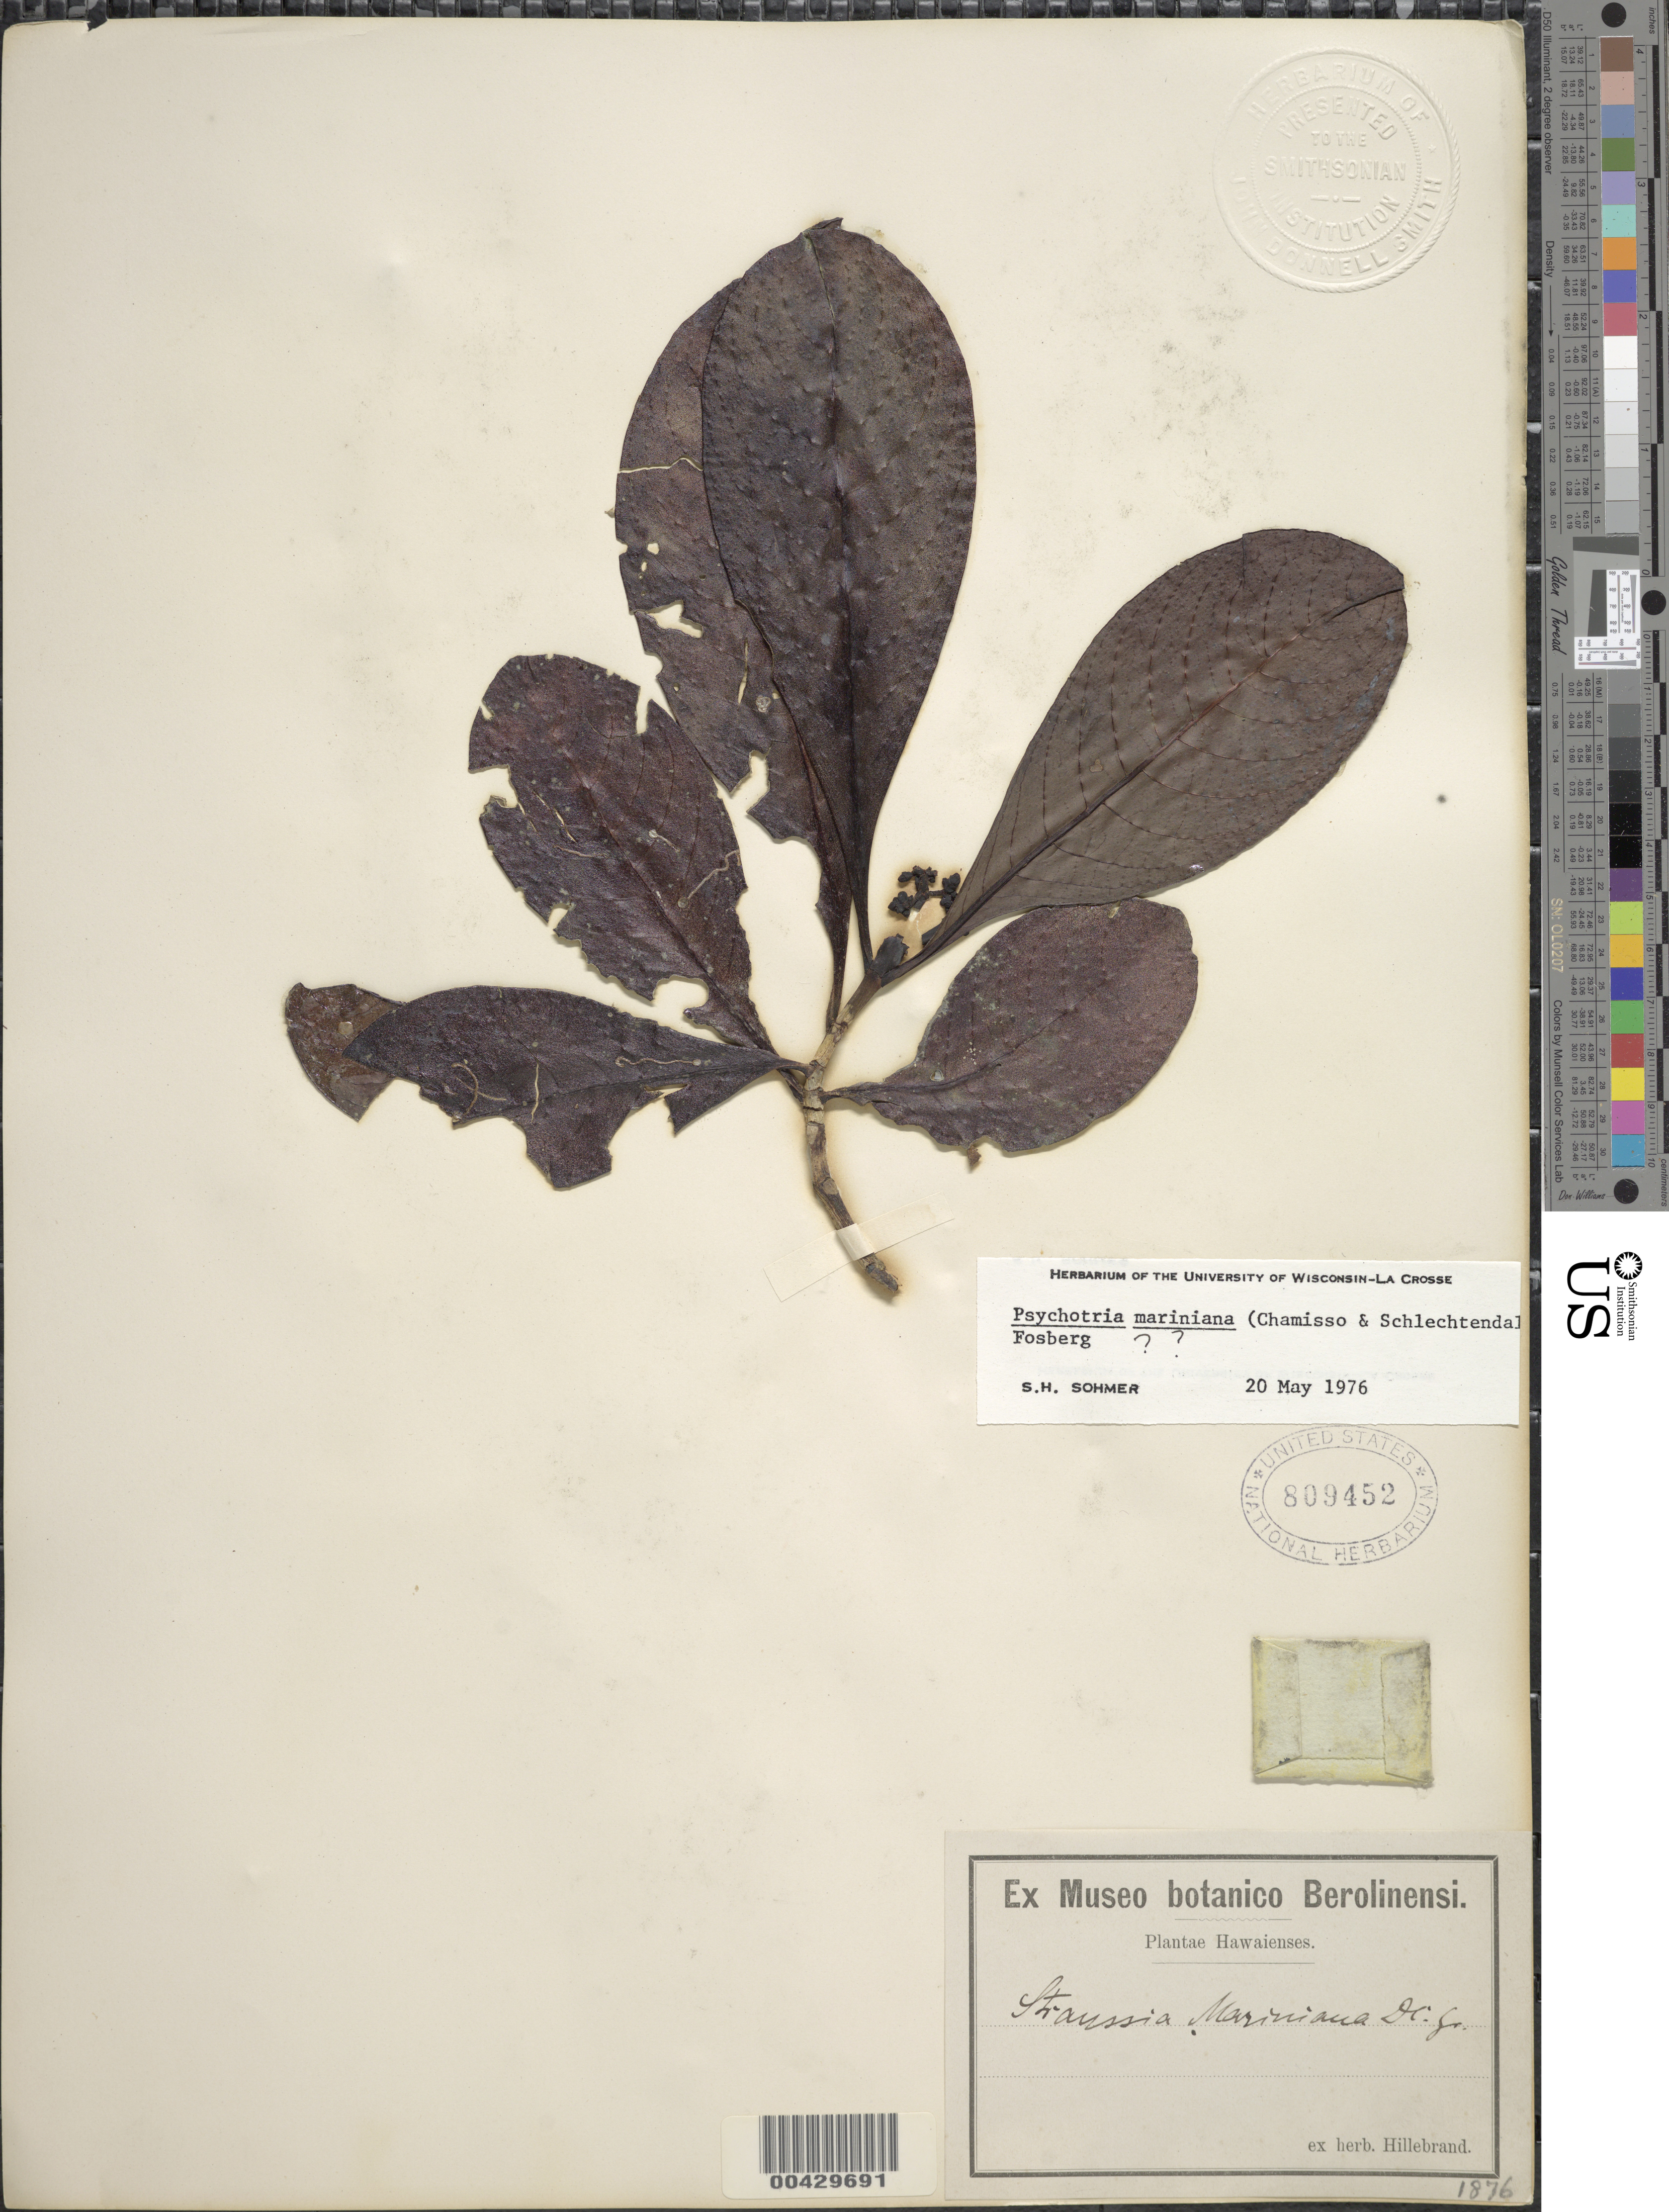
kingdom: Plantae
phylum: Tracheophyta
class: Magnoliopsida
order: Gentianales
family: Rubiaceae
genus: Psychotria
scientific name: Psychotria mariniana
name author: (Cham. & Schltdl.) Fosberg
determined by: Sohmer, S. H.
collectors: W. Hillebrand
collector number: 1876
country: United States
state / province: Hawaii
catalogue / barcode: US 809452